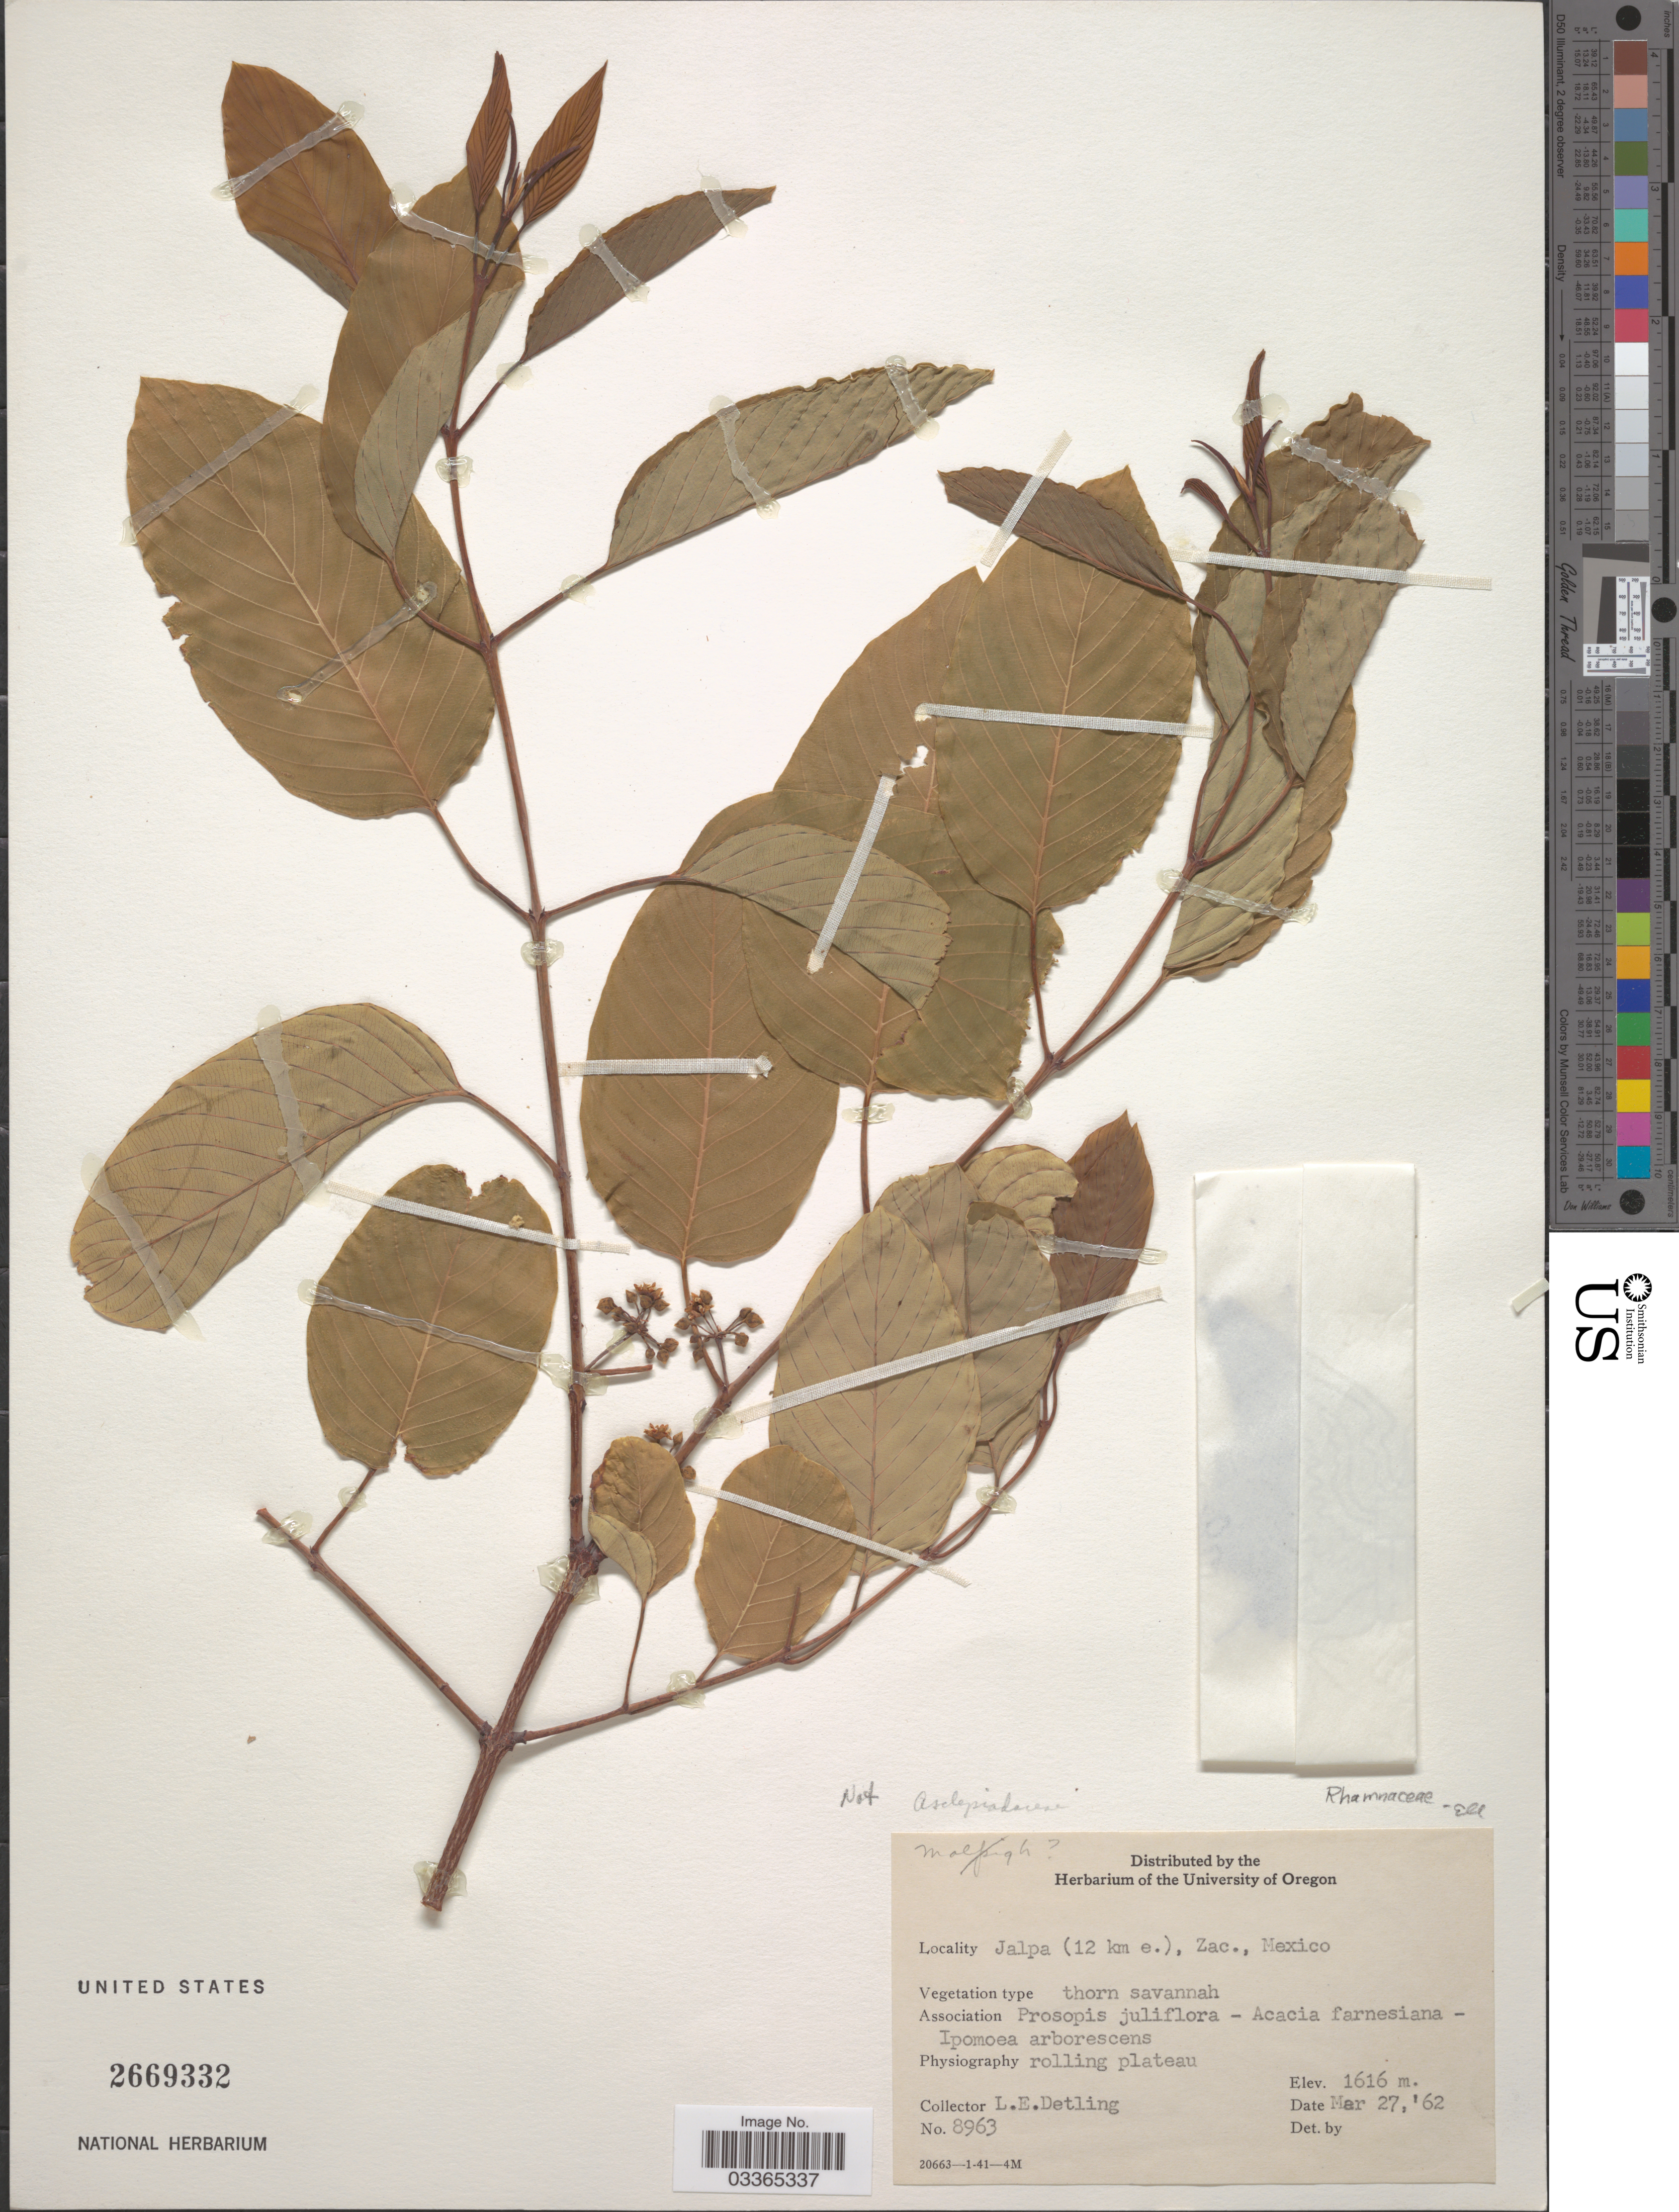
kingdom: Plantae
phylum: Tracheophyta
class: Magnoliopsida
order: Rosales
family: Rhamnaceae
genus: Karwinskia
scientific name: Karwinskia latifolia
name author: Standl.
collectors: L. E. Detling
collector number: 8963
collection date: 1962-03-27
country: Mexico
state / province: Zacatecas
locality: Jalpa (12 km e.)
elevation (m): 1616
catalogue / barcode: US 2669332